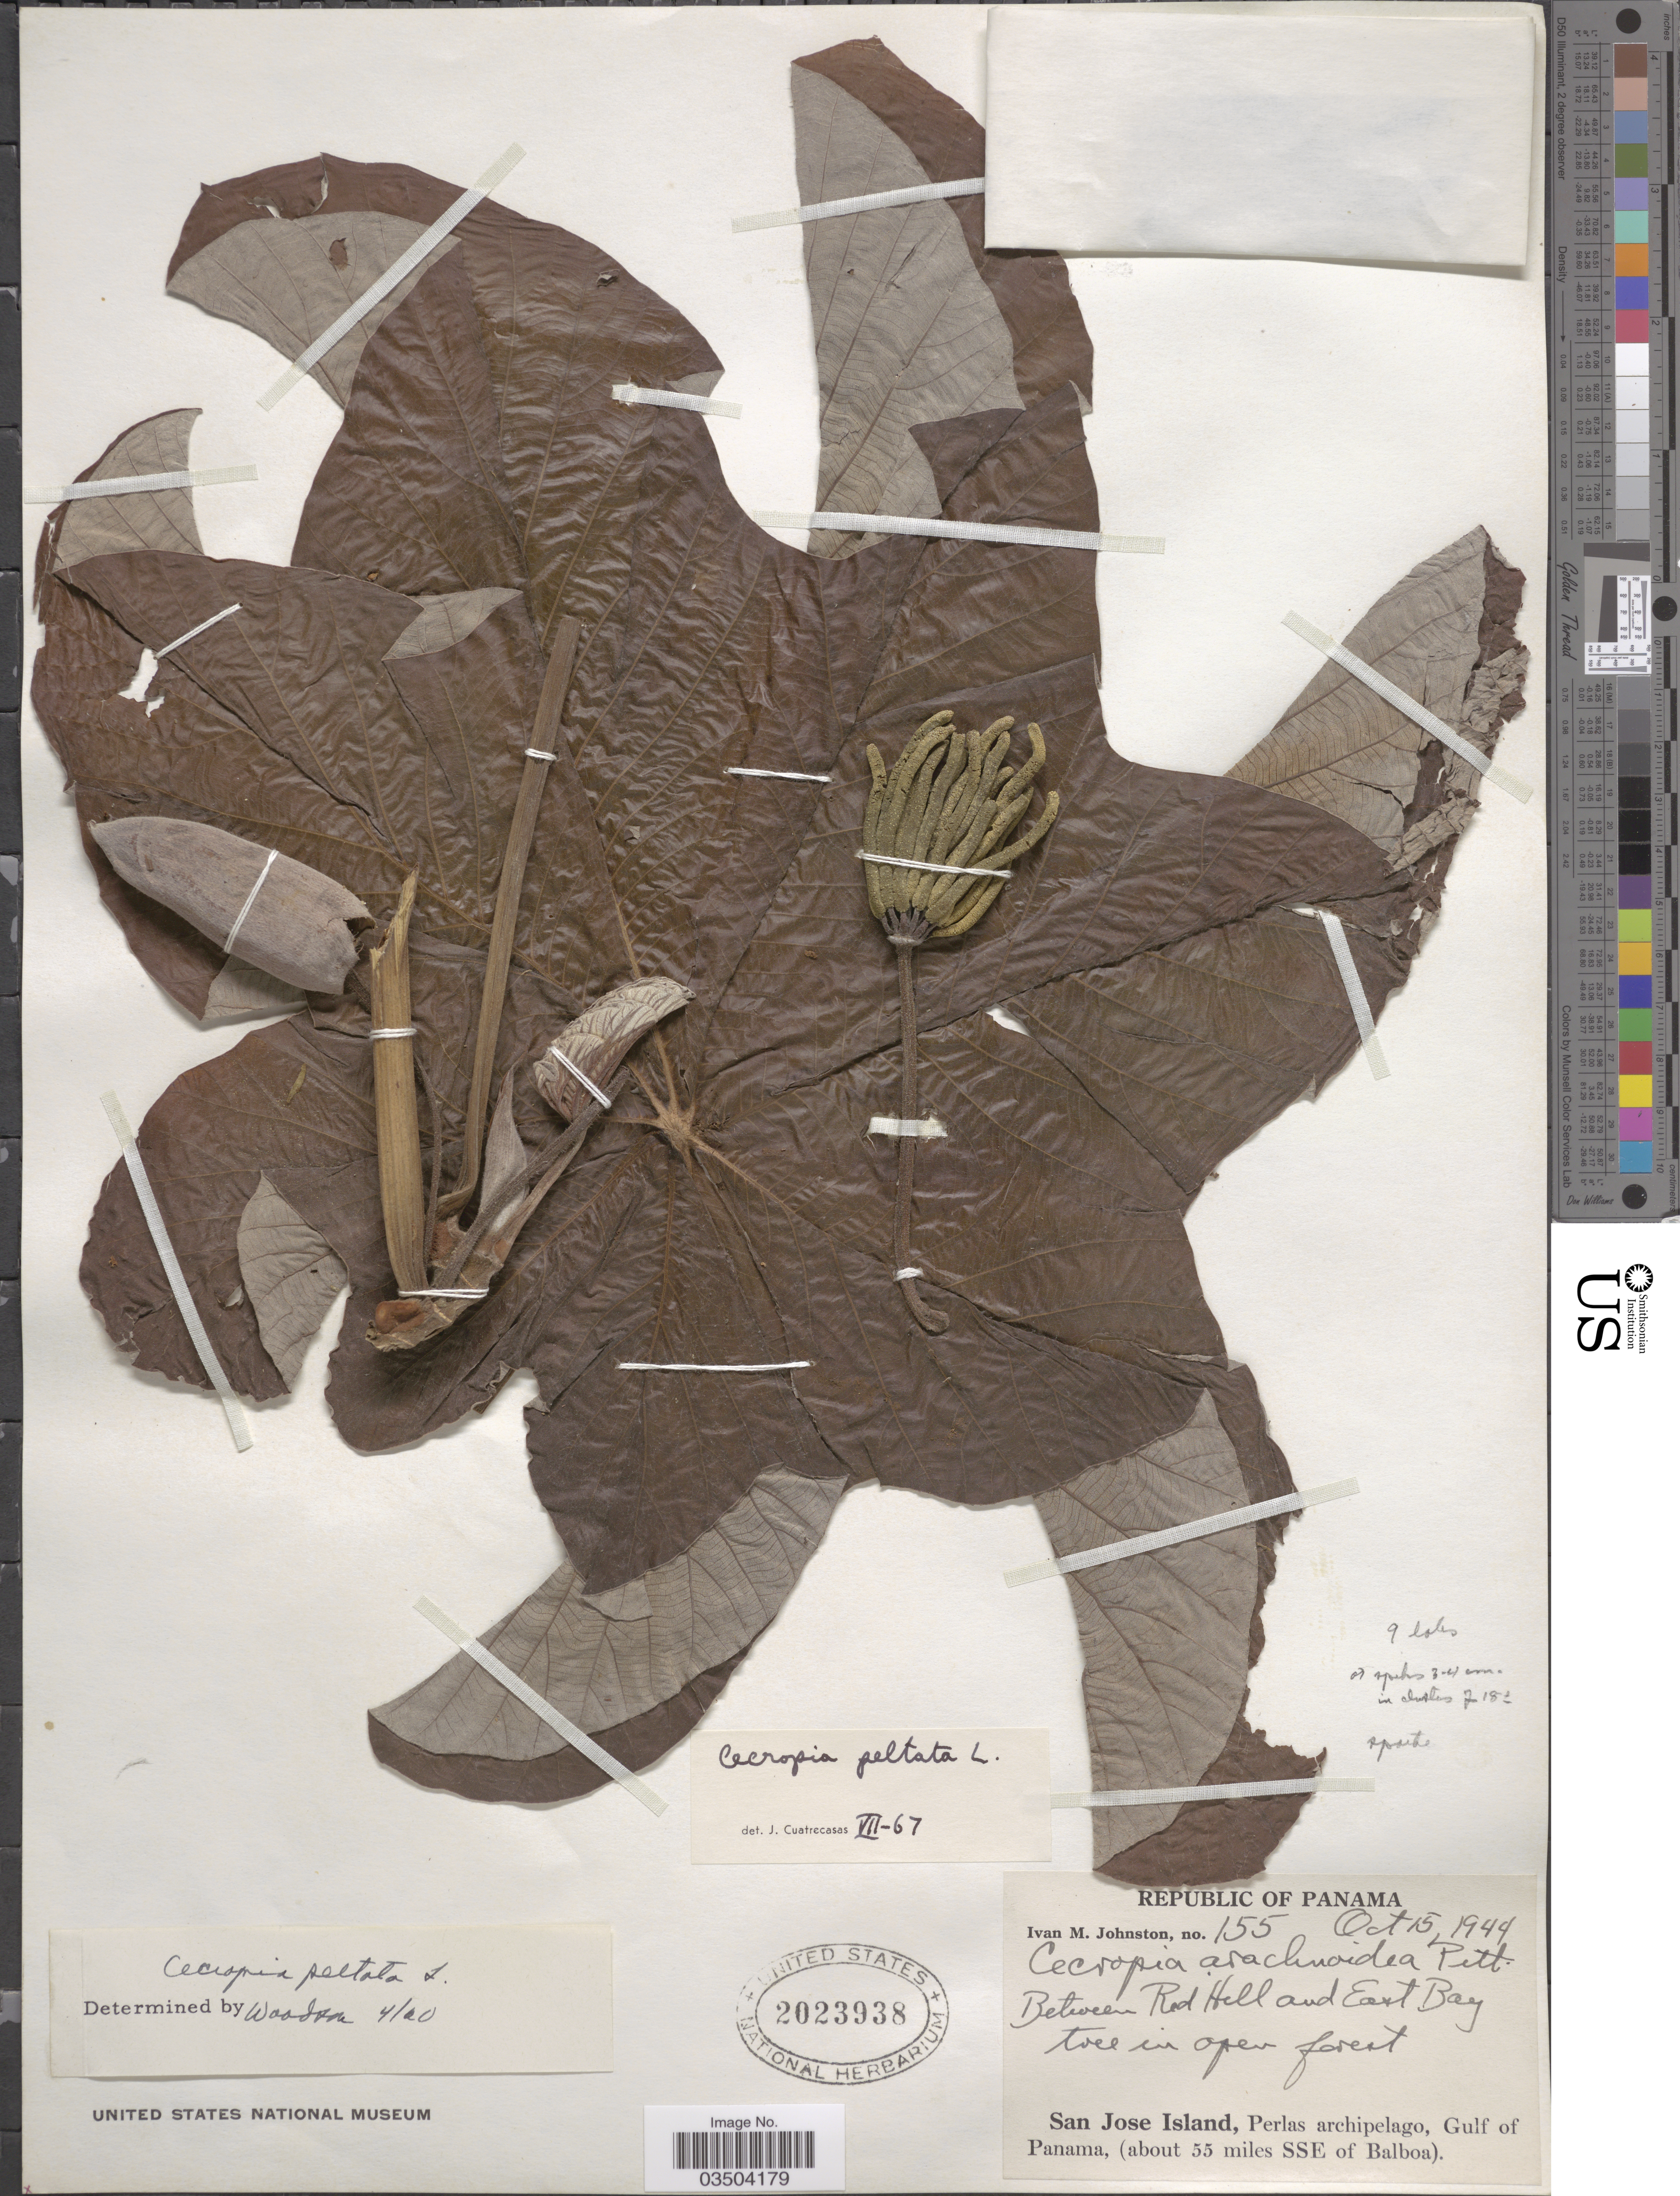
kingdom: Plantae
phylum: Tracheophyta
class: Magnoliopsida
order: Rosales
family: Urticaceae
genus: Cecropia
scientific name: Cecropia peltata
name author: L.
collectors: I.M. Johnston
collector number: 155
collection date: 1944-10-15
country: Panama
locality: Between Red Hill and East Bay. San Jose Island, Perlas archipelago, Gulf of Panama, (about 55 miles SSE of Balboa).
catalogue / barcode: US 2023938